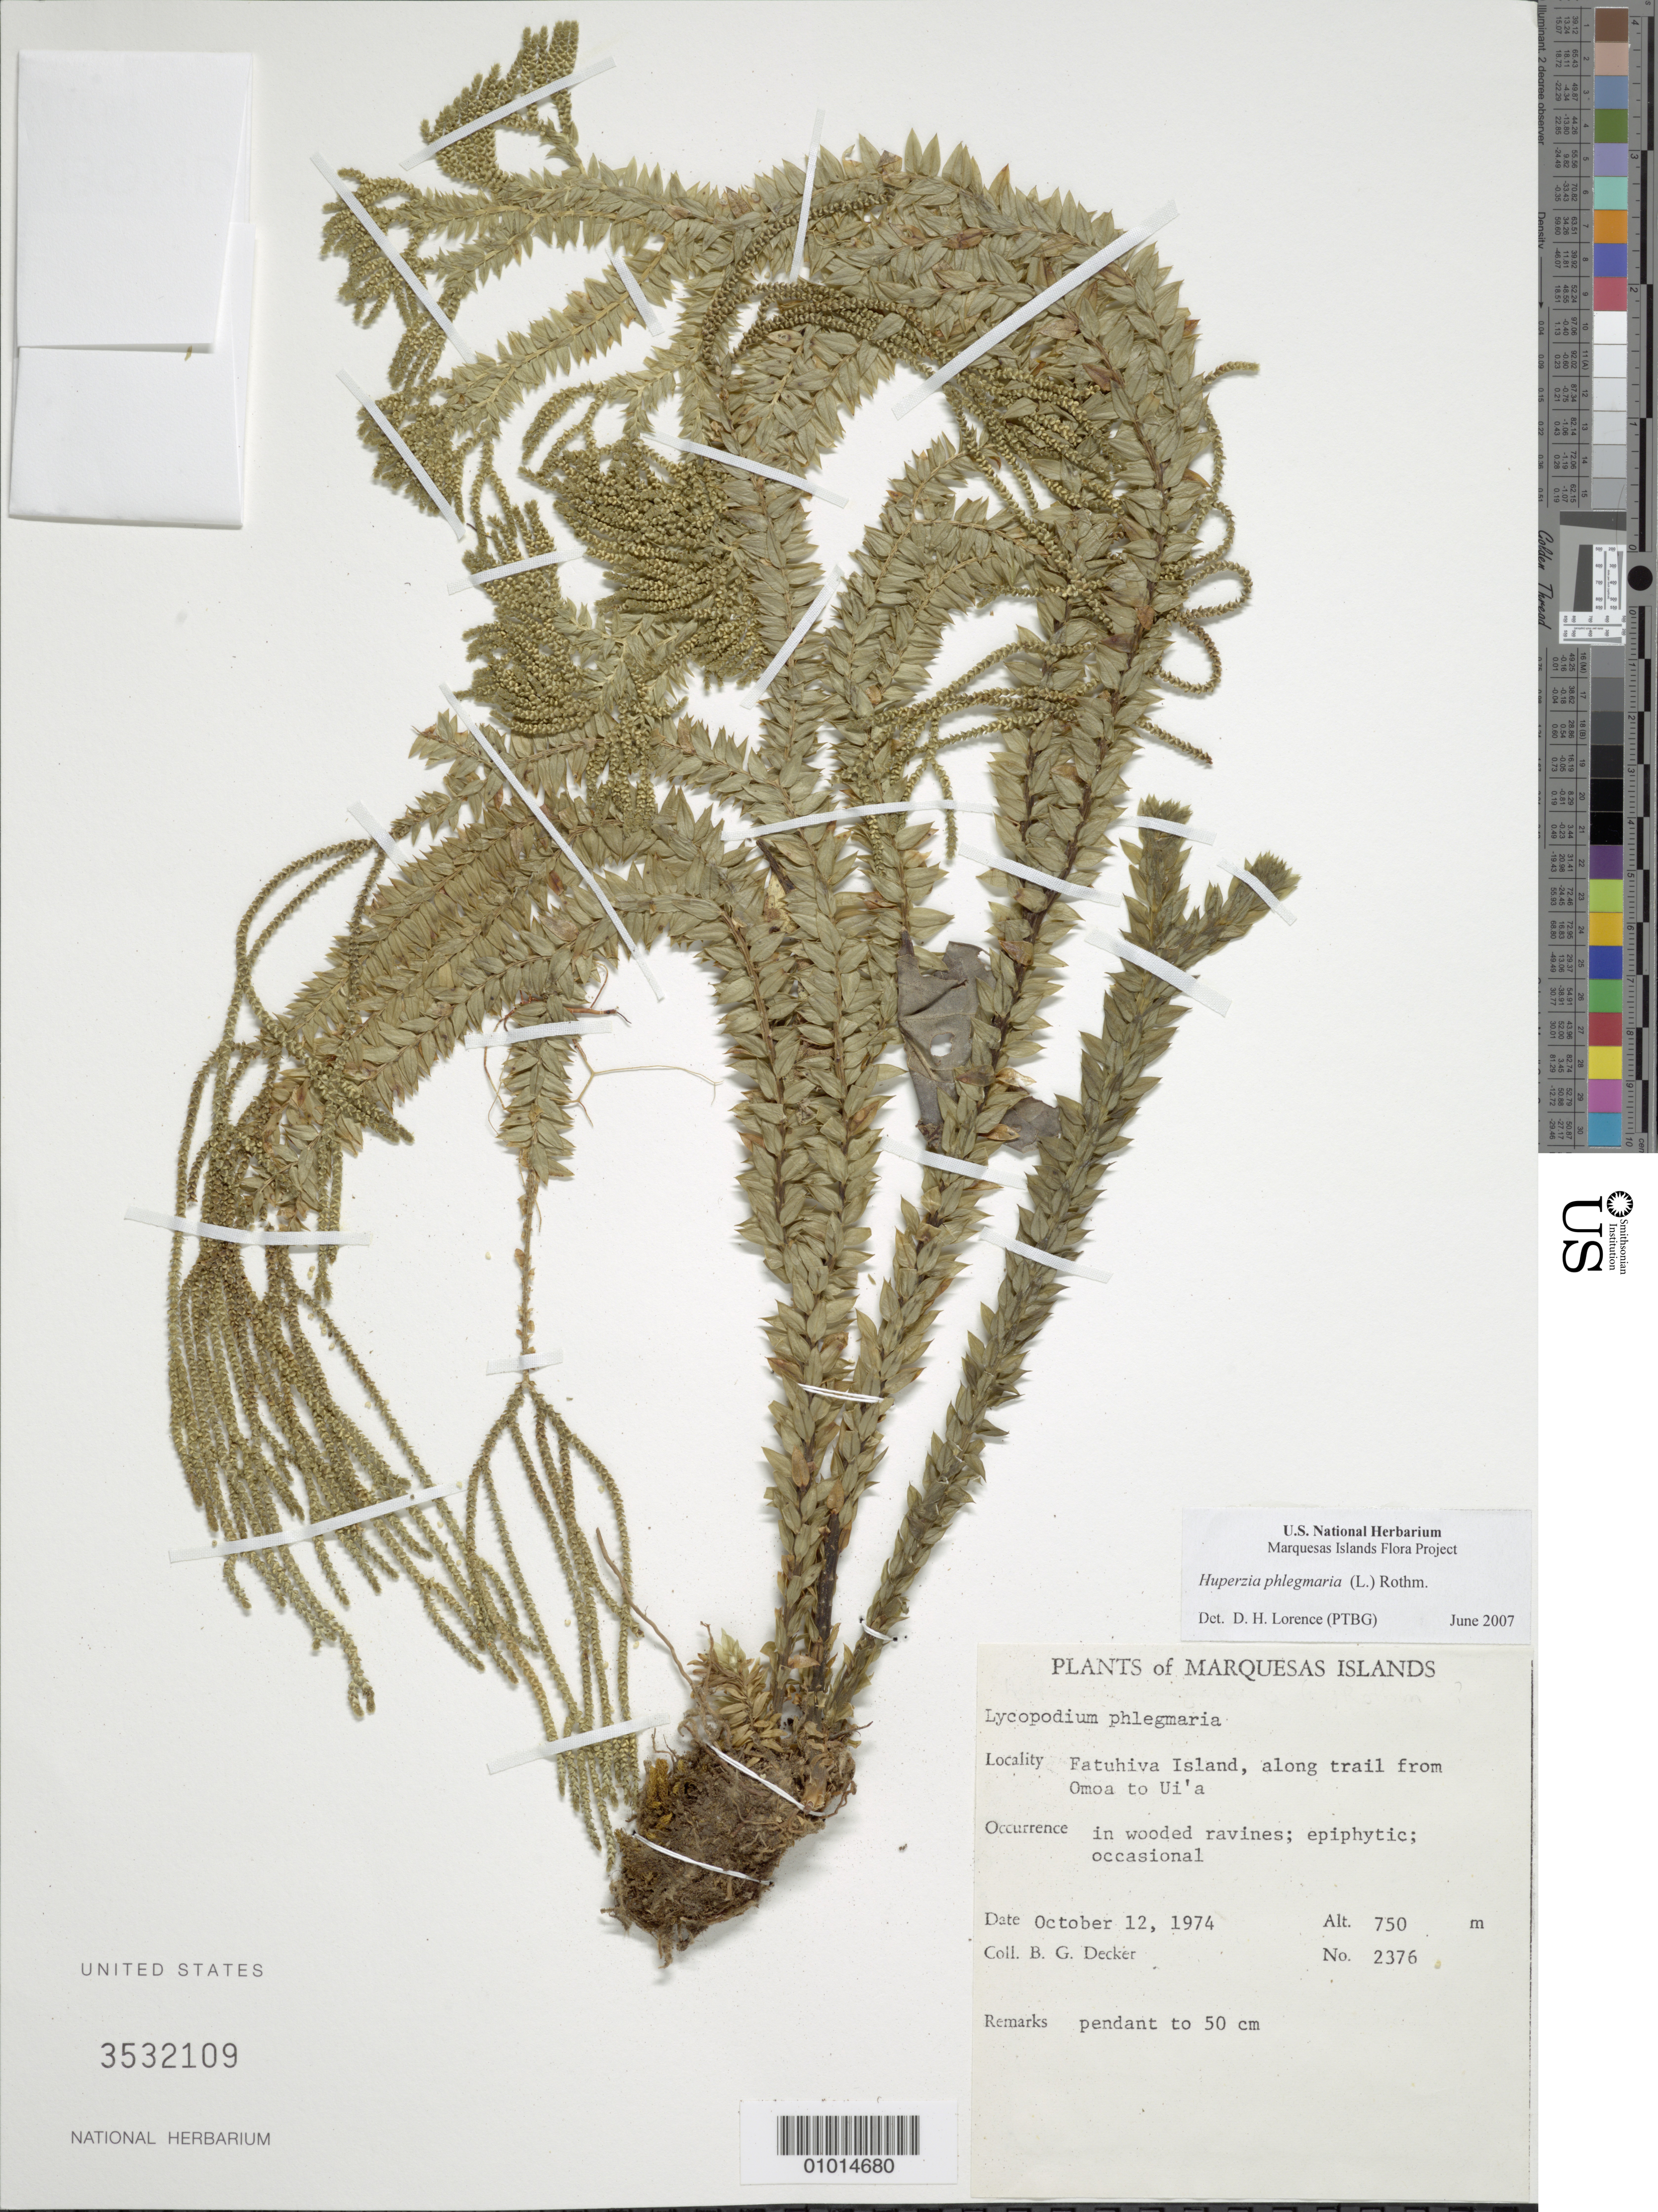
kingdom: Plantae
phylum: Tracheophyta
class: Lycopodiopsida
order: Lycopodiales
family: Lycopodiaceae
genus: Phlegmariurus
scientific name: Phlegmariurus australis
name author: (Willd.) A. R. Field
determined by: Wagner, W. L., (BOT), Smithsonian Institution - National Museum of Natural History (UNITED STATES)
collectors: B. G. Decker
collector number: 2376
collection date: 1974-10-12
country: French Polynesia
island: Fatu Hiva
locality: Along trail from Omoa to Ui'a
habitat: In wooded ravines; epiphytic; occasional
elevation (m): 750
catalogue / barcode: US 3532109